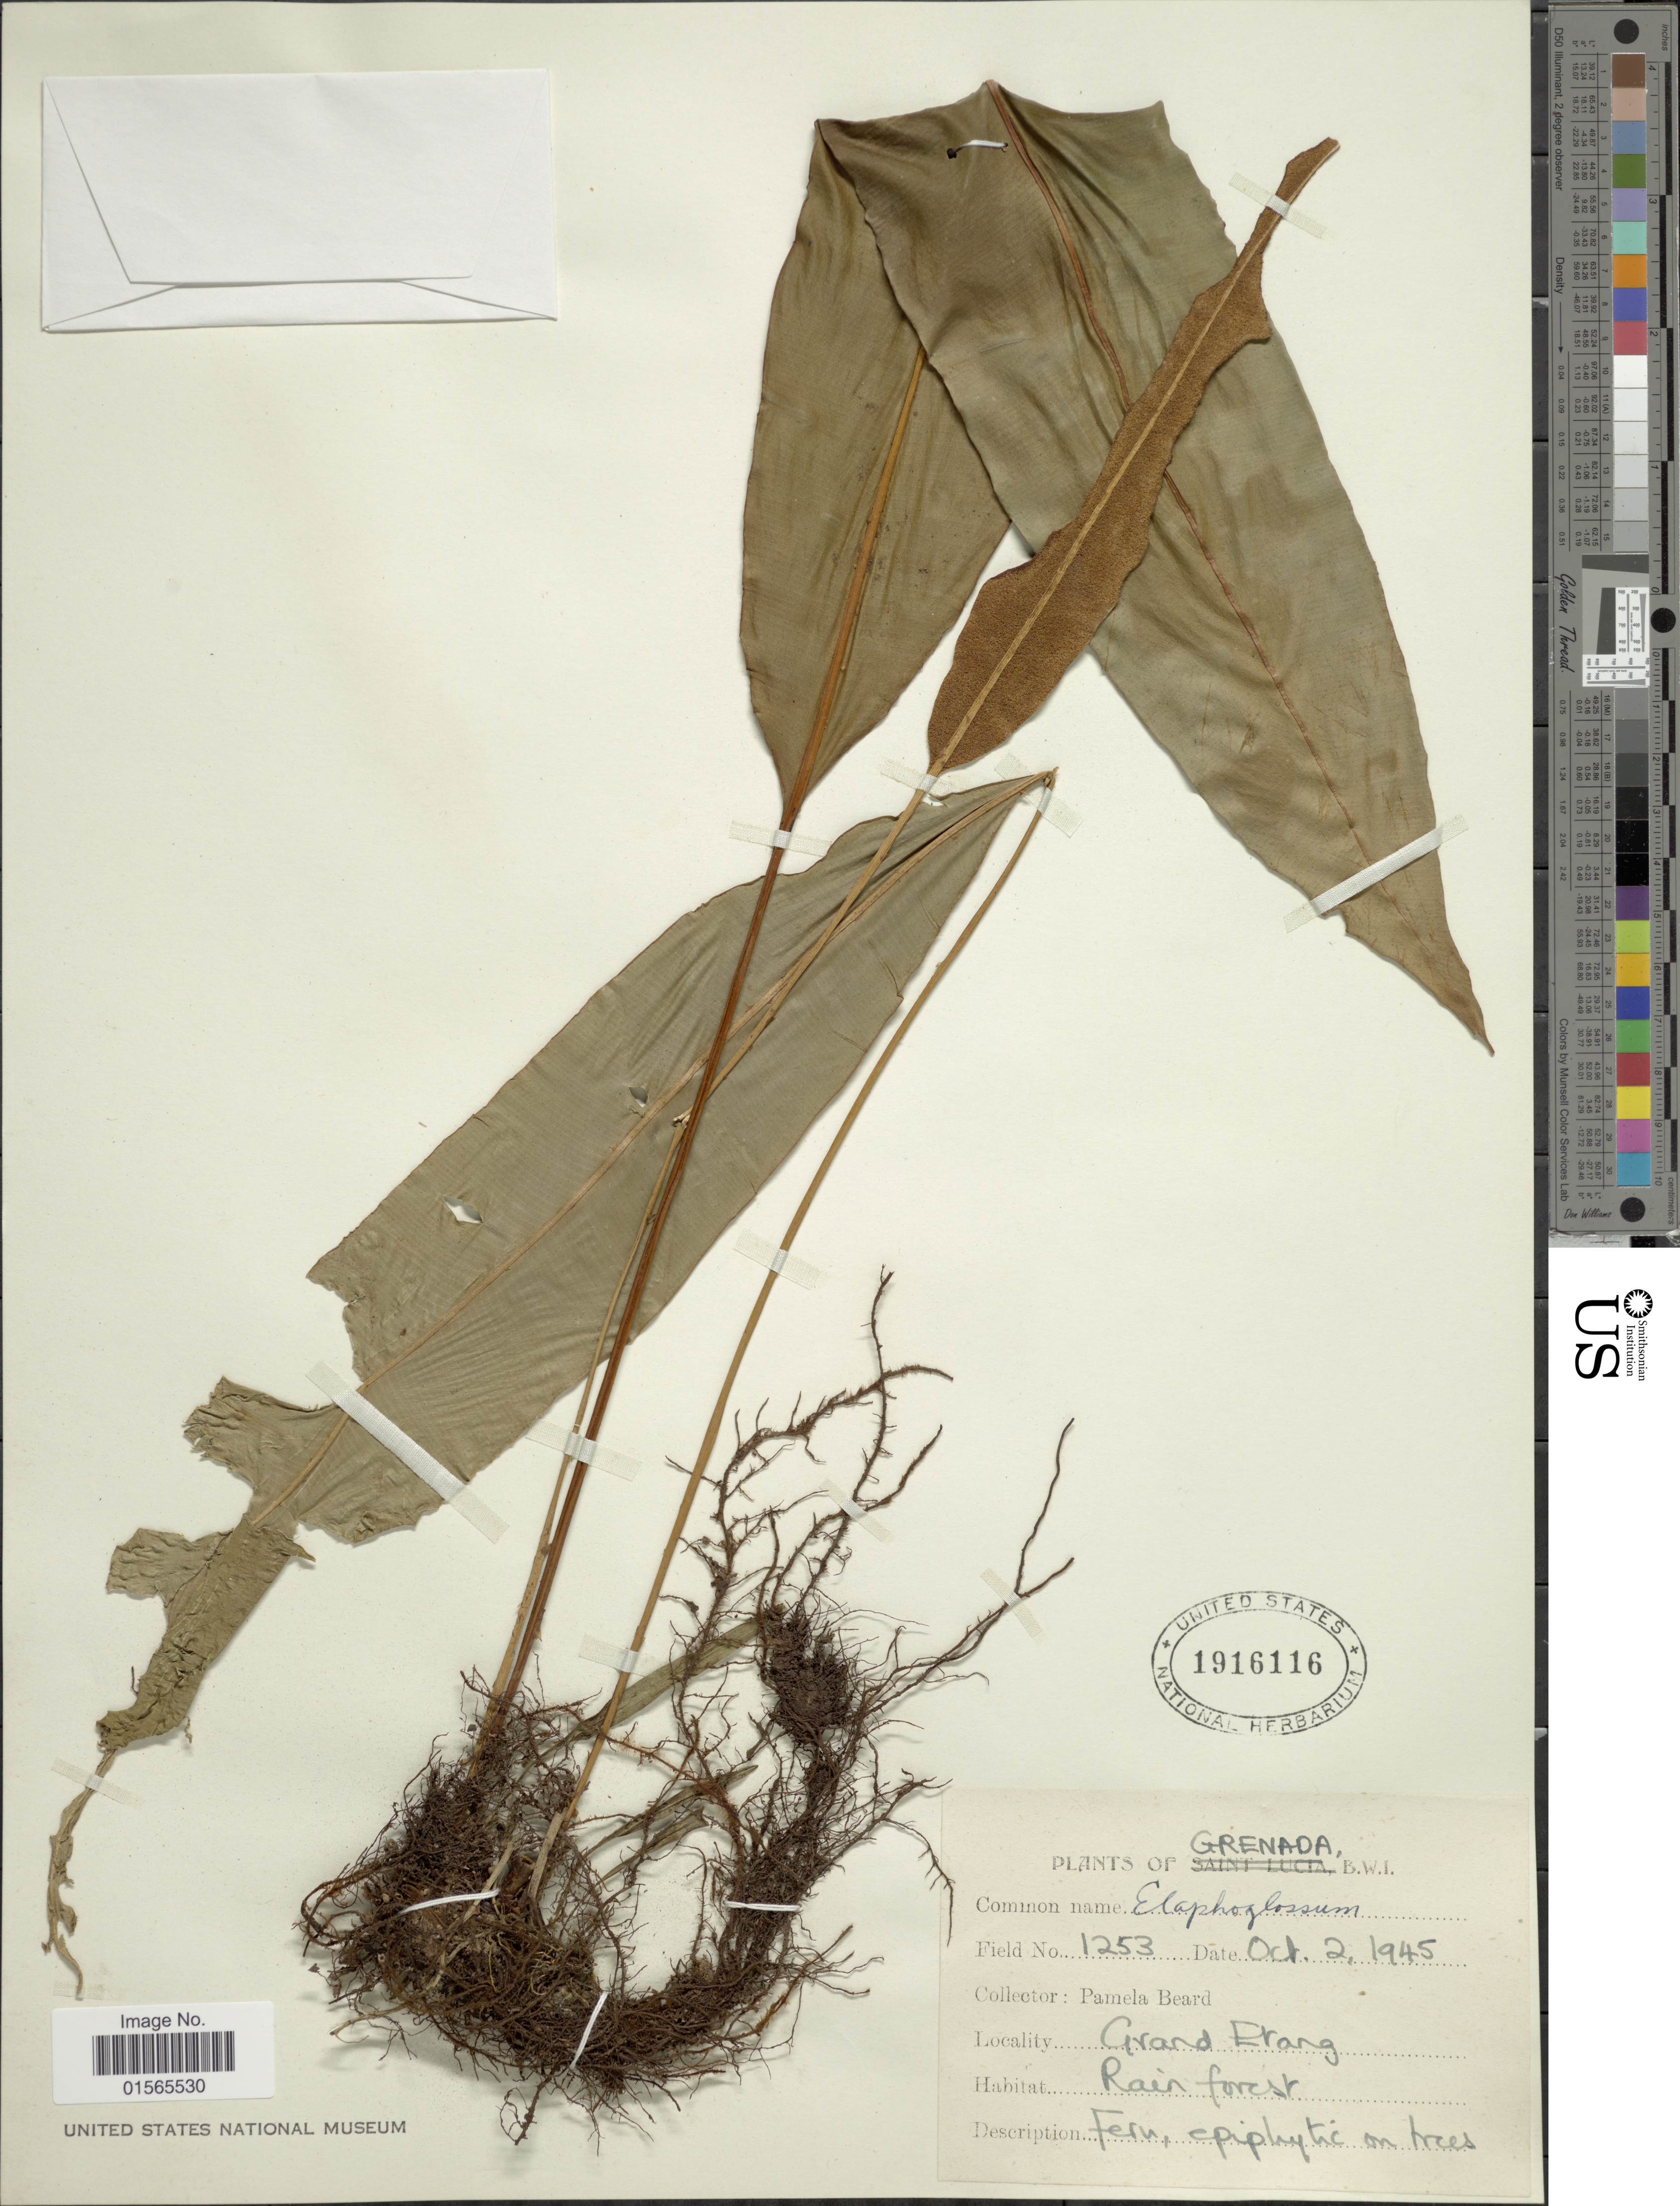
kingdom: Plantae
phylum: Tracheophyta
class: Polypodiopsida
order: Polypodiales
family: Dryopteridaceae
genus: Elaphoglossum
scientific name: Elaphoglossum impressum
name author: (Fée) T. Moore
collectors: P. Beard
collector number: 1253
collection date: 1945-10-02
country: Grenada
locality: Grand Etang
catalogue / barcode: US 1916116